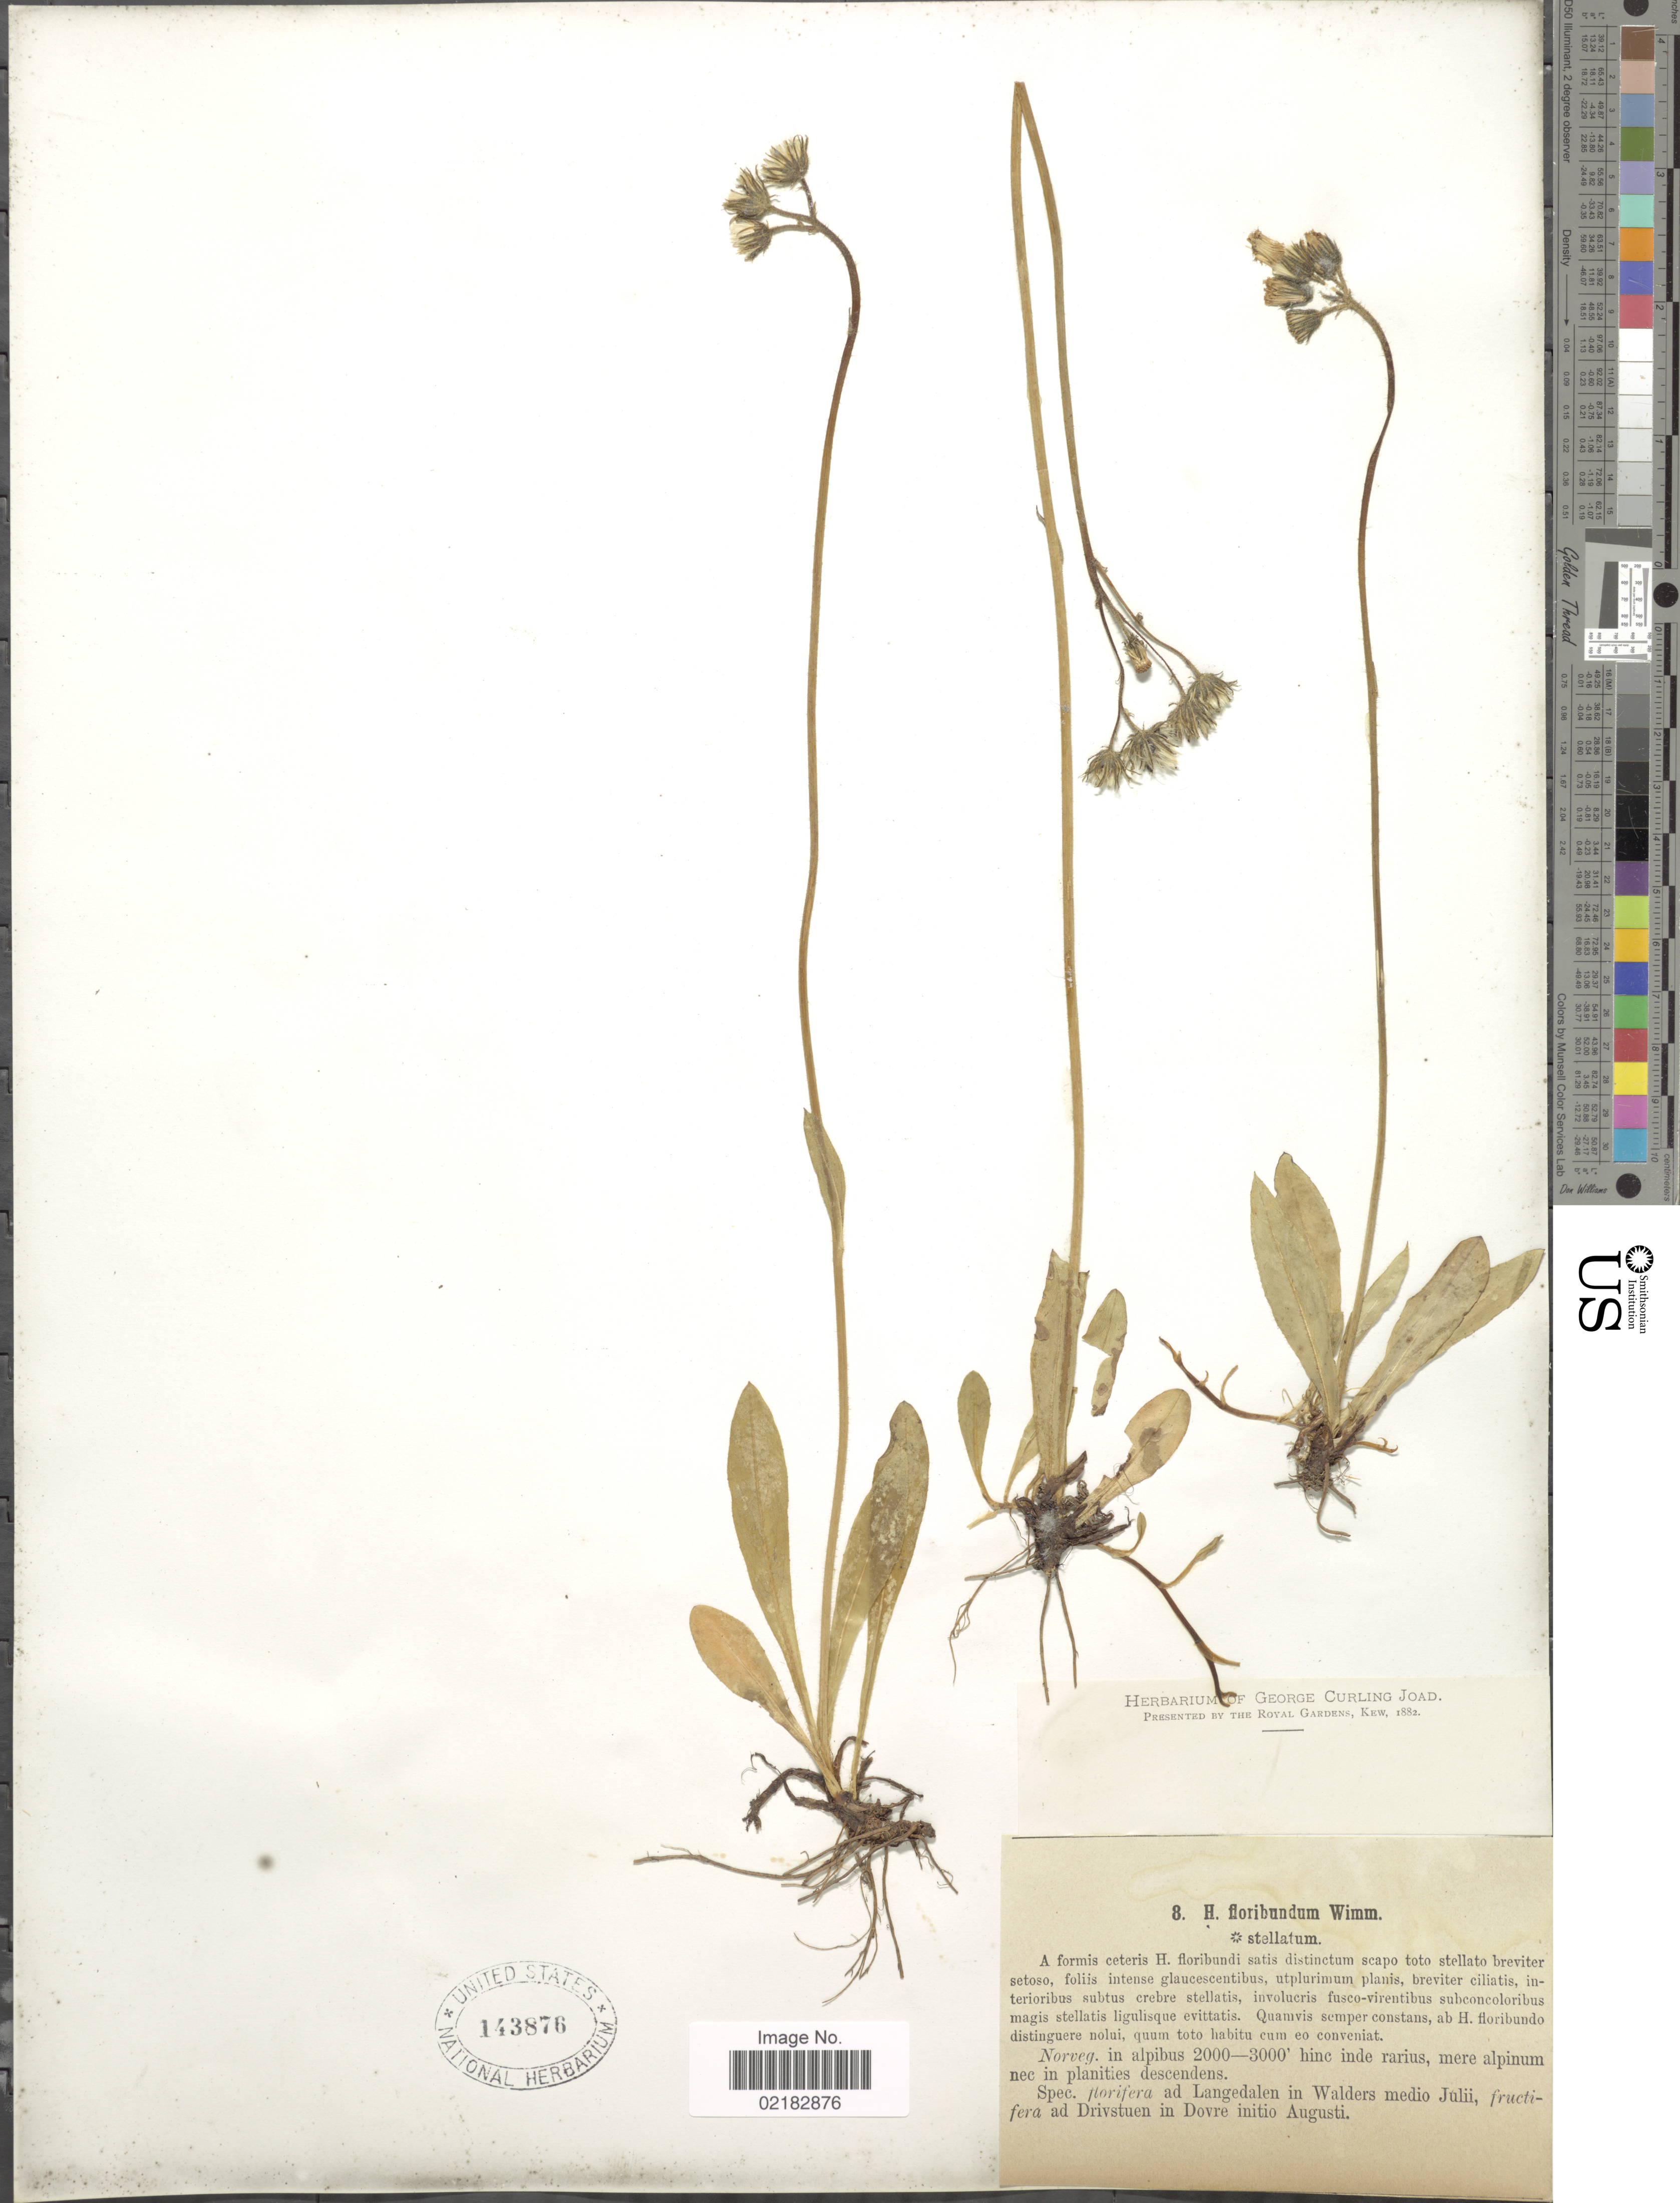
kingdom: Plantae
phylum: Tracheophyta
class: Magnoliopsida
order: Asterales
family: Asteraceae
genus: Pilosella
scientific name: Pilosella floribunda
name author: (Wimm. & Grab.) Fr. a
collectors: C. Wimmer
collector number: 8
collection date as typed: initio Augusti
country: Norway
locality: Langedalen in Walders, Drivstuen in Dobre.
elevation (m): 2000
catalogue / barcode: US 143876